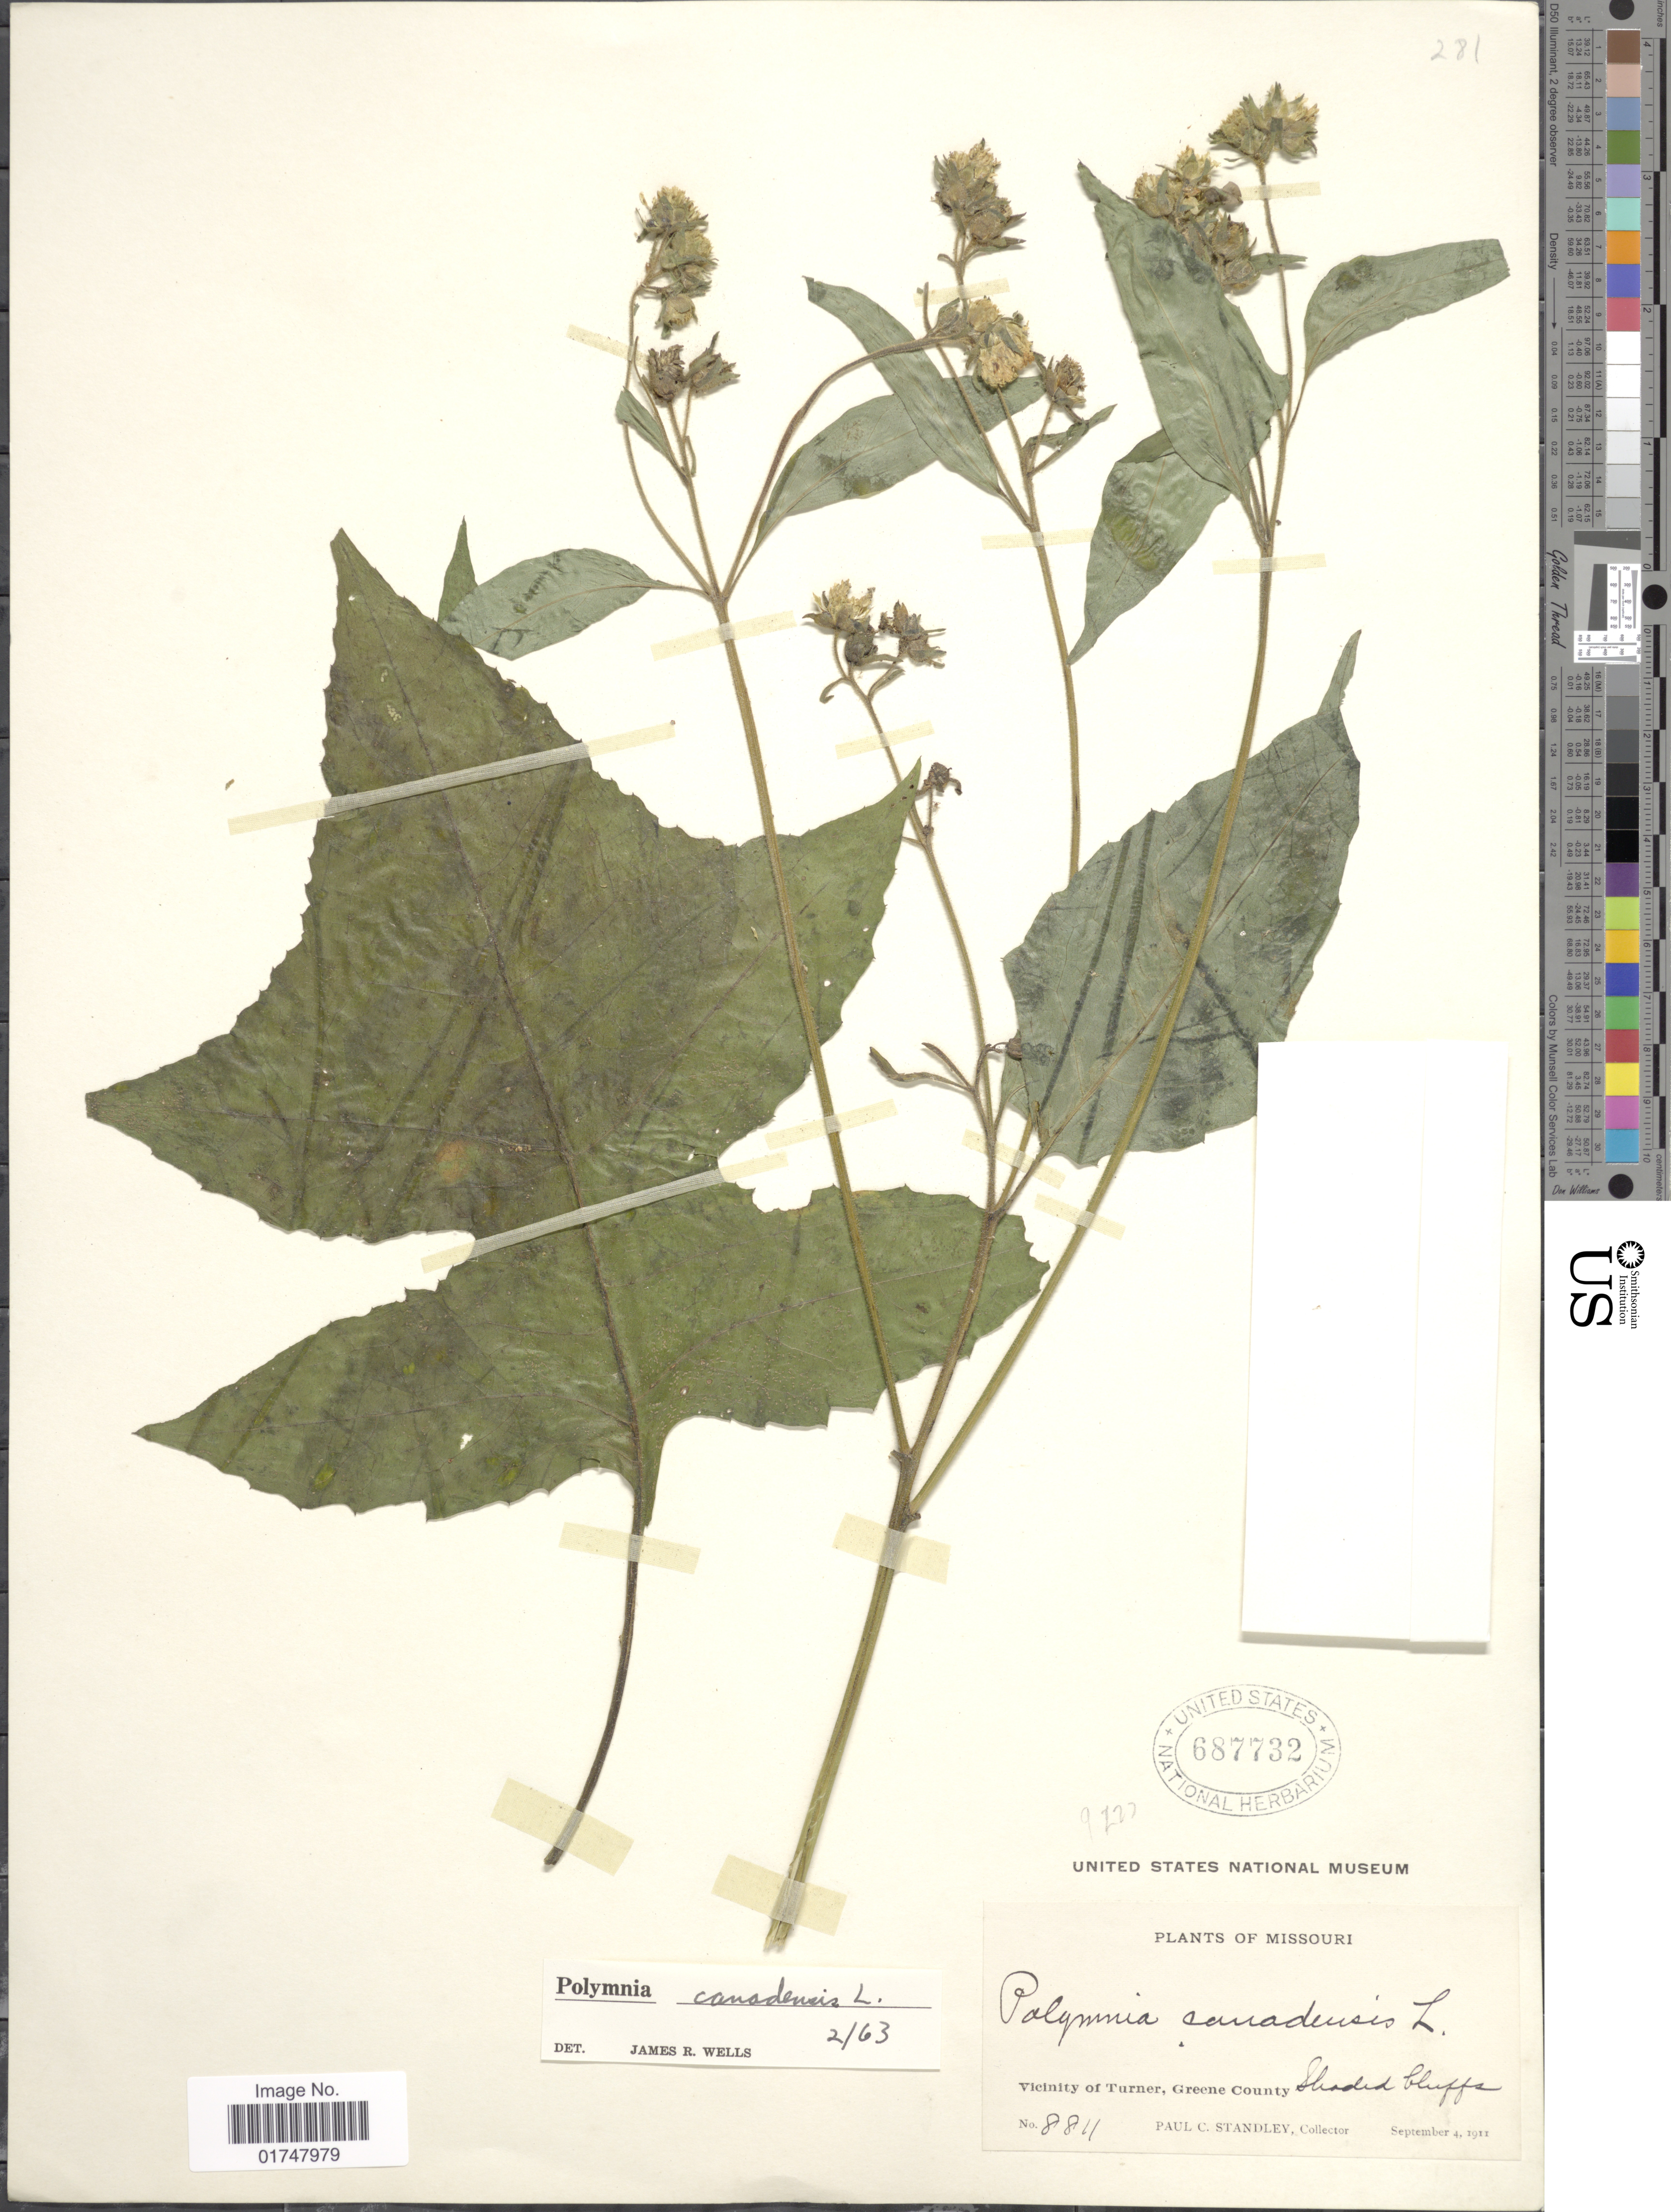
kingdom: Plantae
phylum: Tracheophyta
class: Magnoliopsida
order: Asterales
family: Asteraceae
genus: Polymnia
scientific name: Polymnia canadensis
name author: L.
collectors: P. C. Standley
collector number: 8811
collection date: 1911-09-04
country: United States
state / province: Missouri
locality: Vicinity of Turner, Greene County, shaded bluffs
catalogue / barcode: US 687732